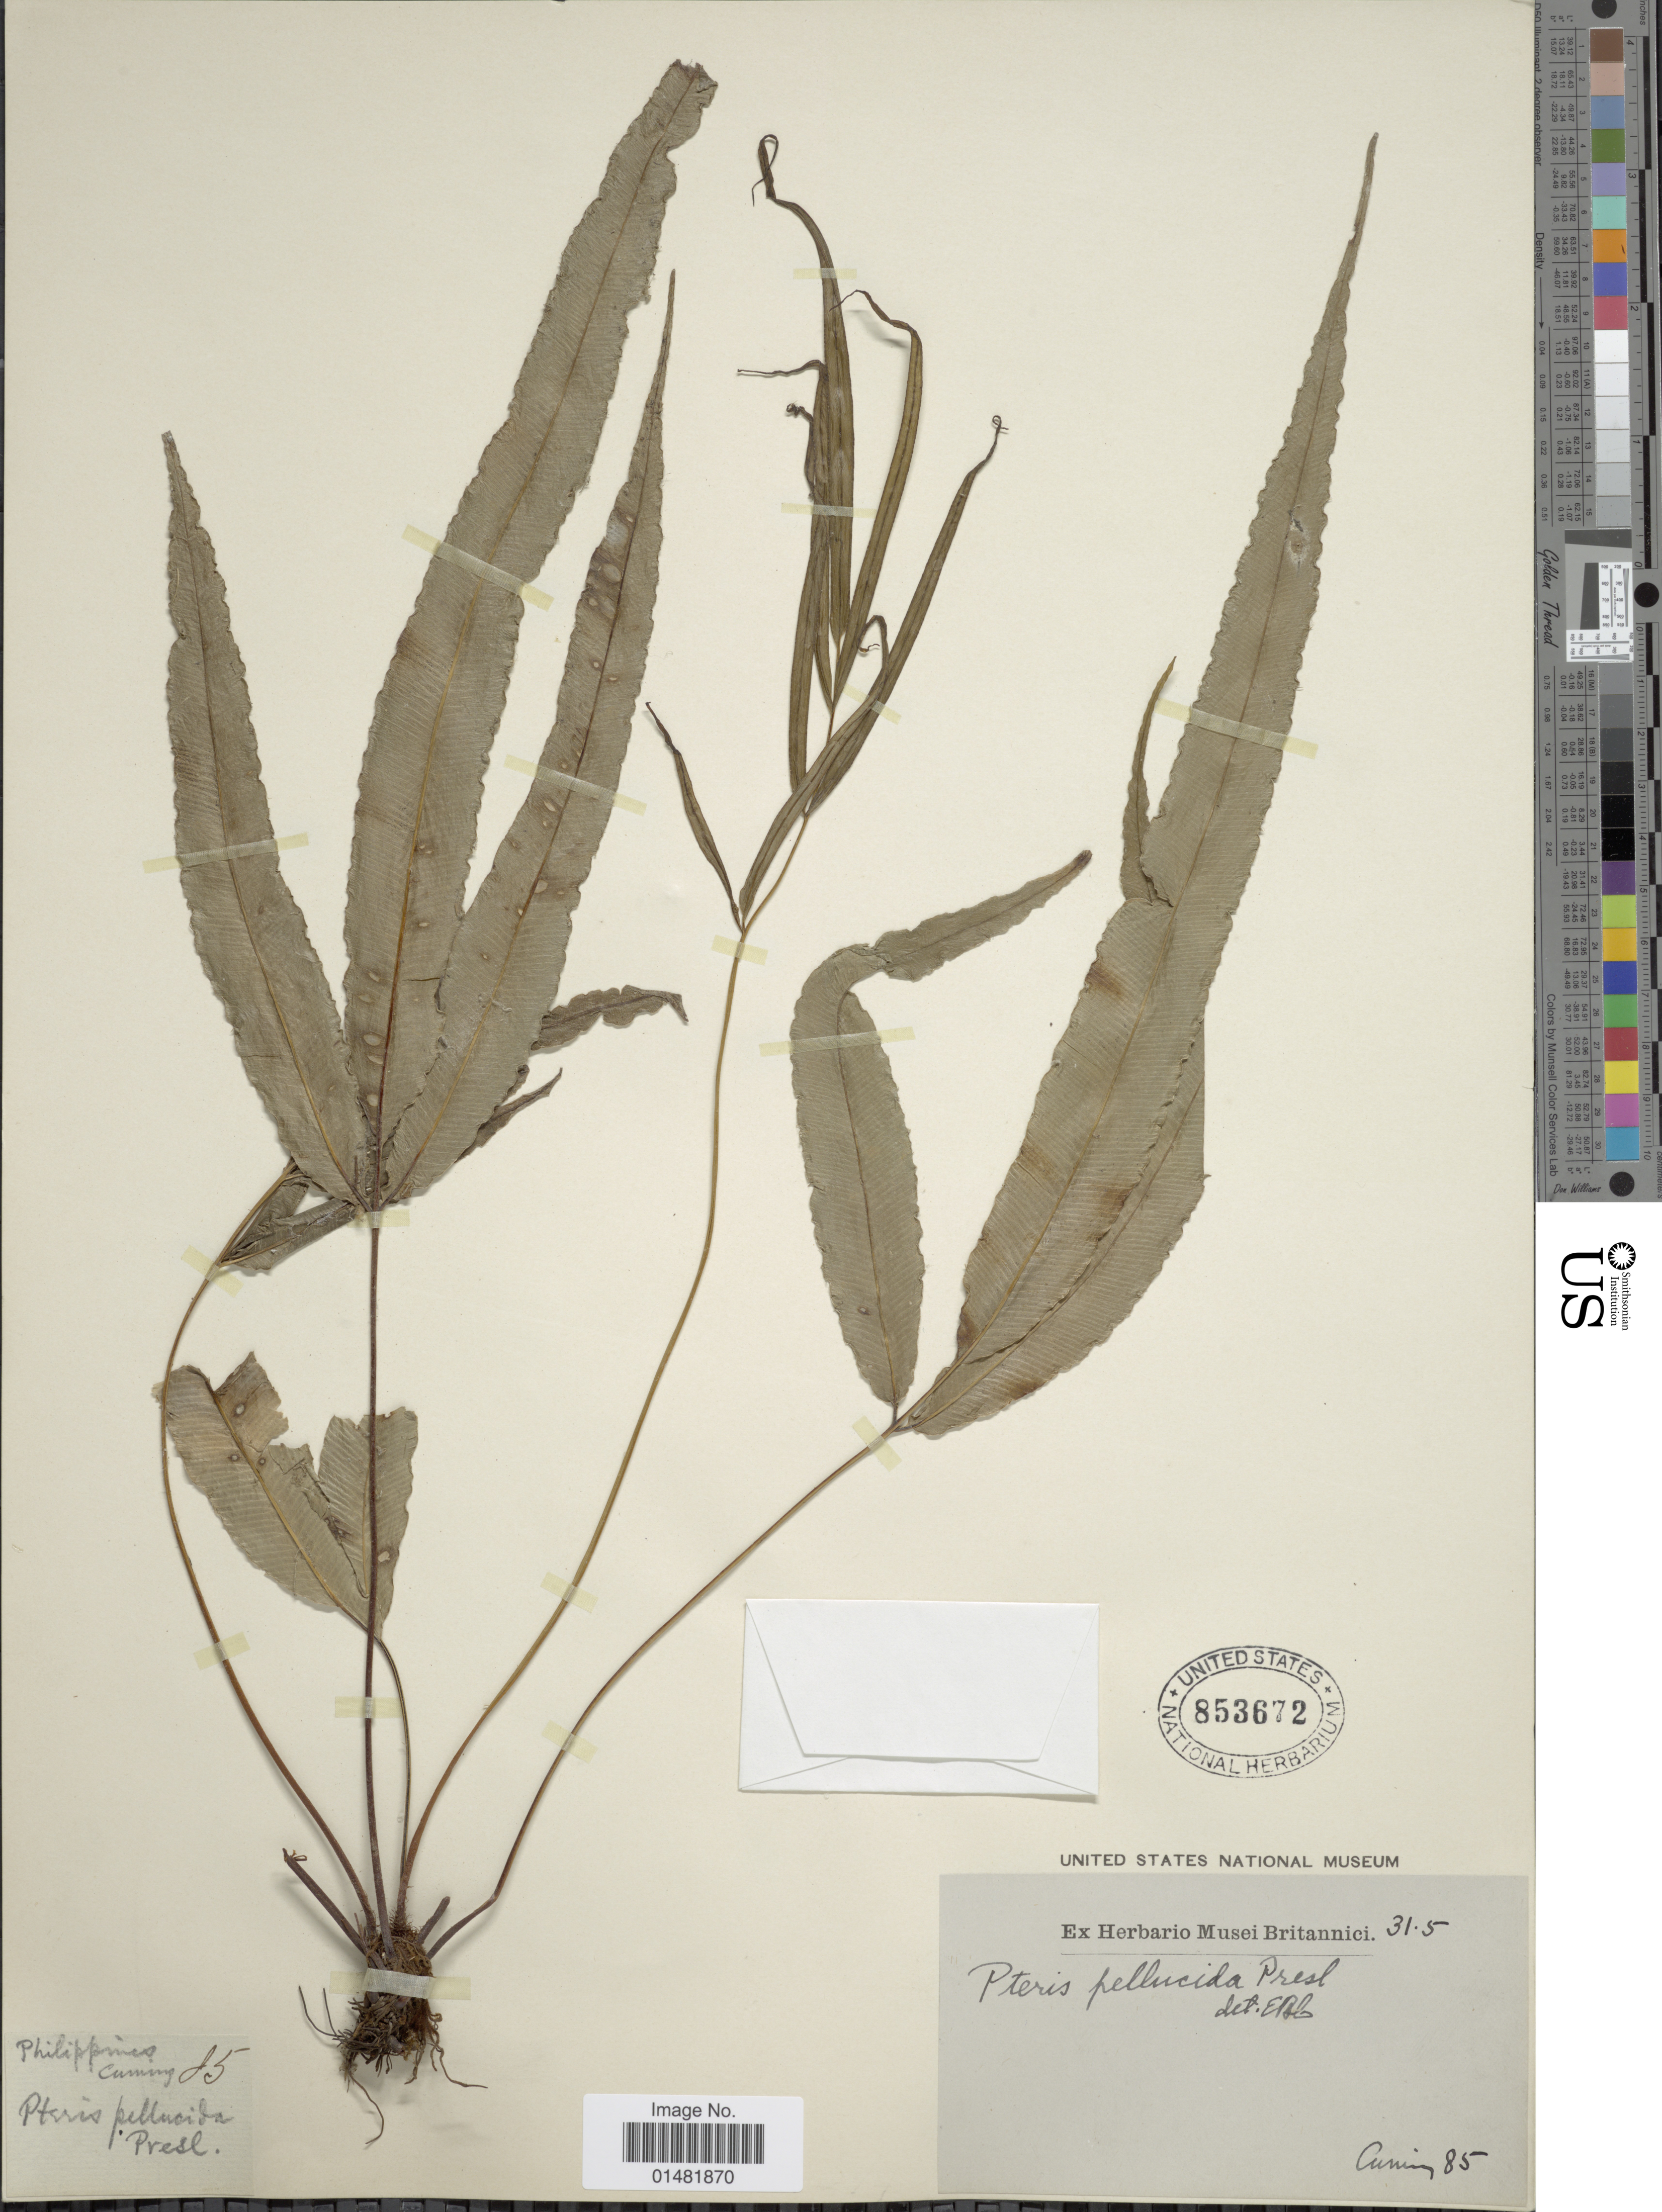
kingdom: Plantae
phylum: Tracheophyta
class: Polypodiopsida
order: Polypodiales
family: Pteridaceae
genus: Pteris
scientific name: Pteris pellucida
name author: C. Presl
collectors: -. Cuming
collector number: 85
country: Philippines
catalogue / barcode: US 853672